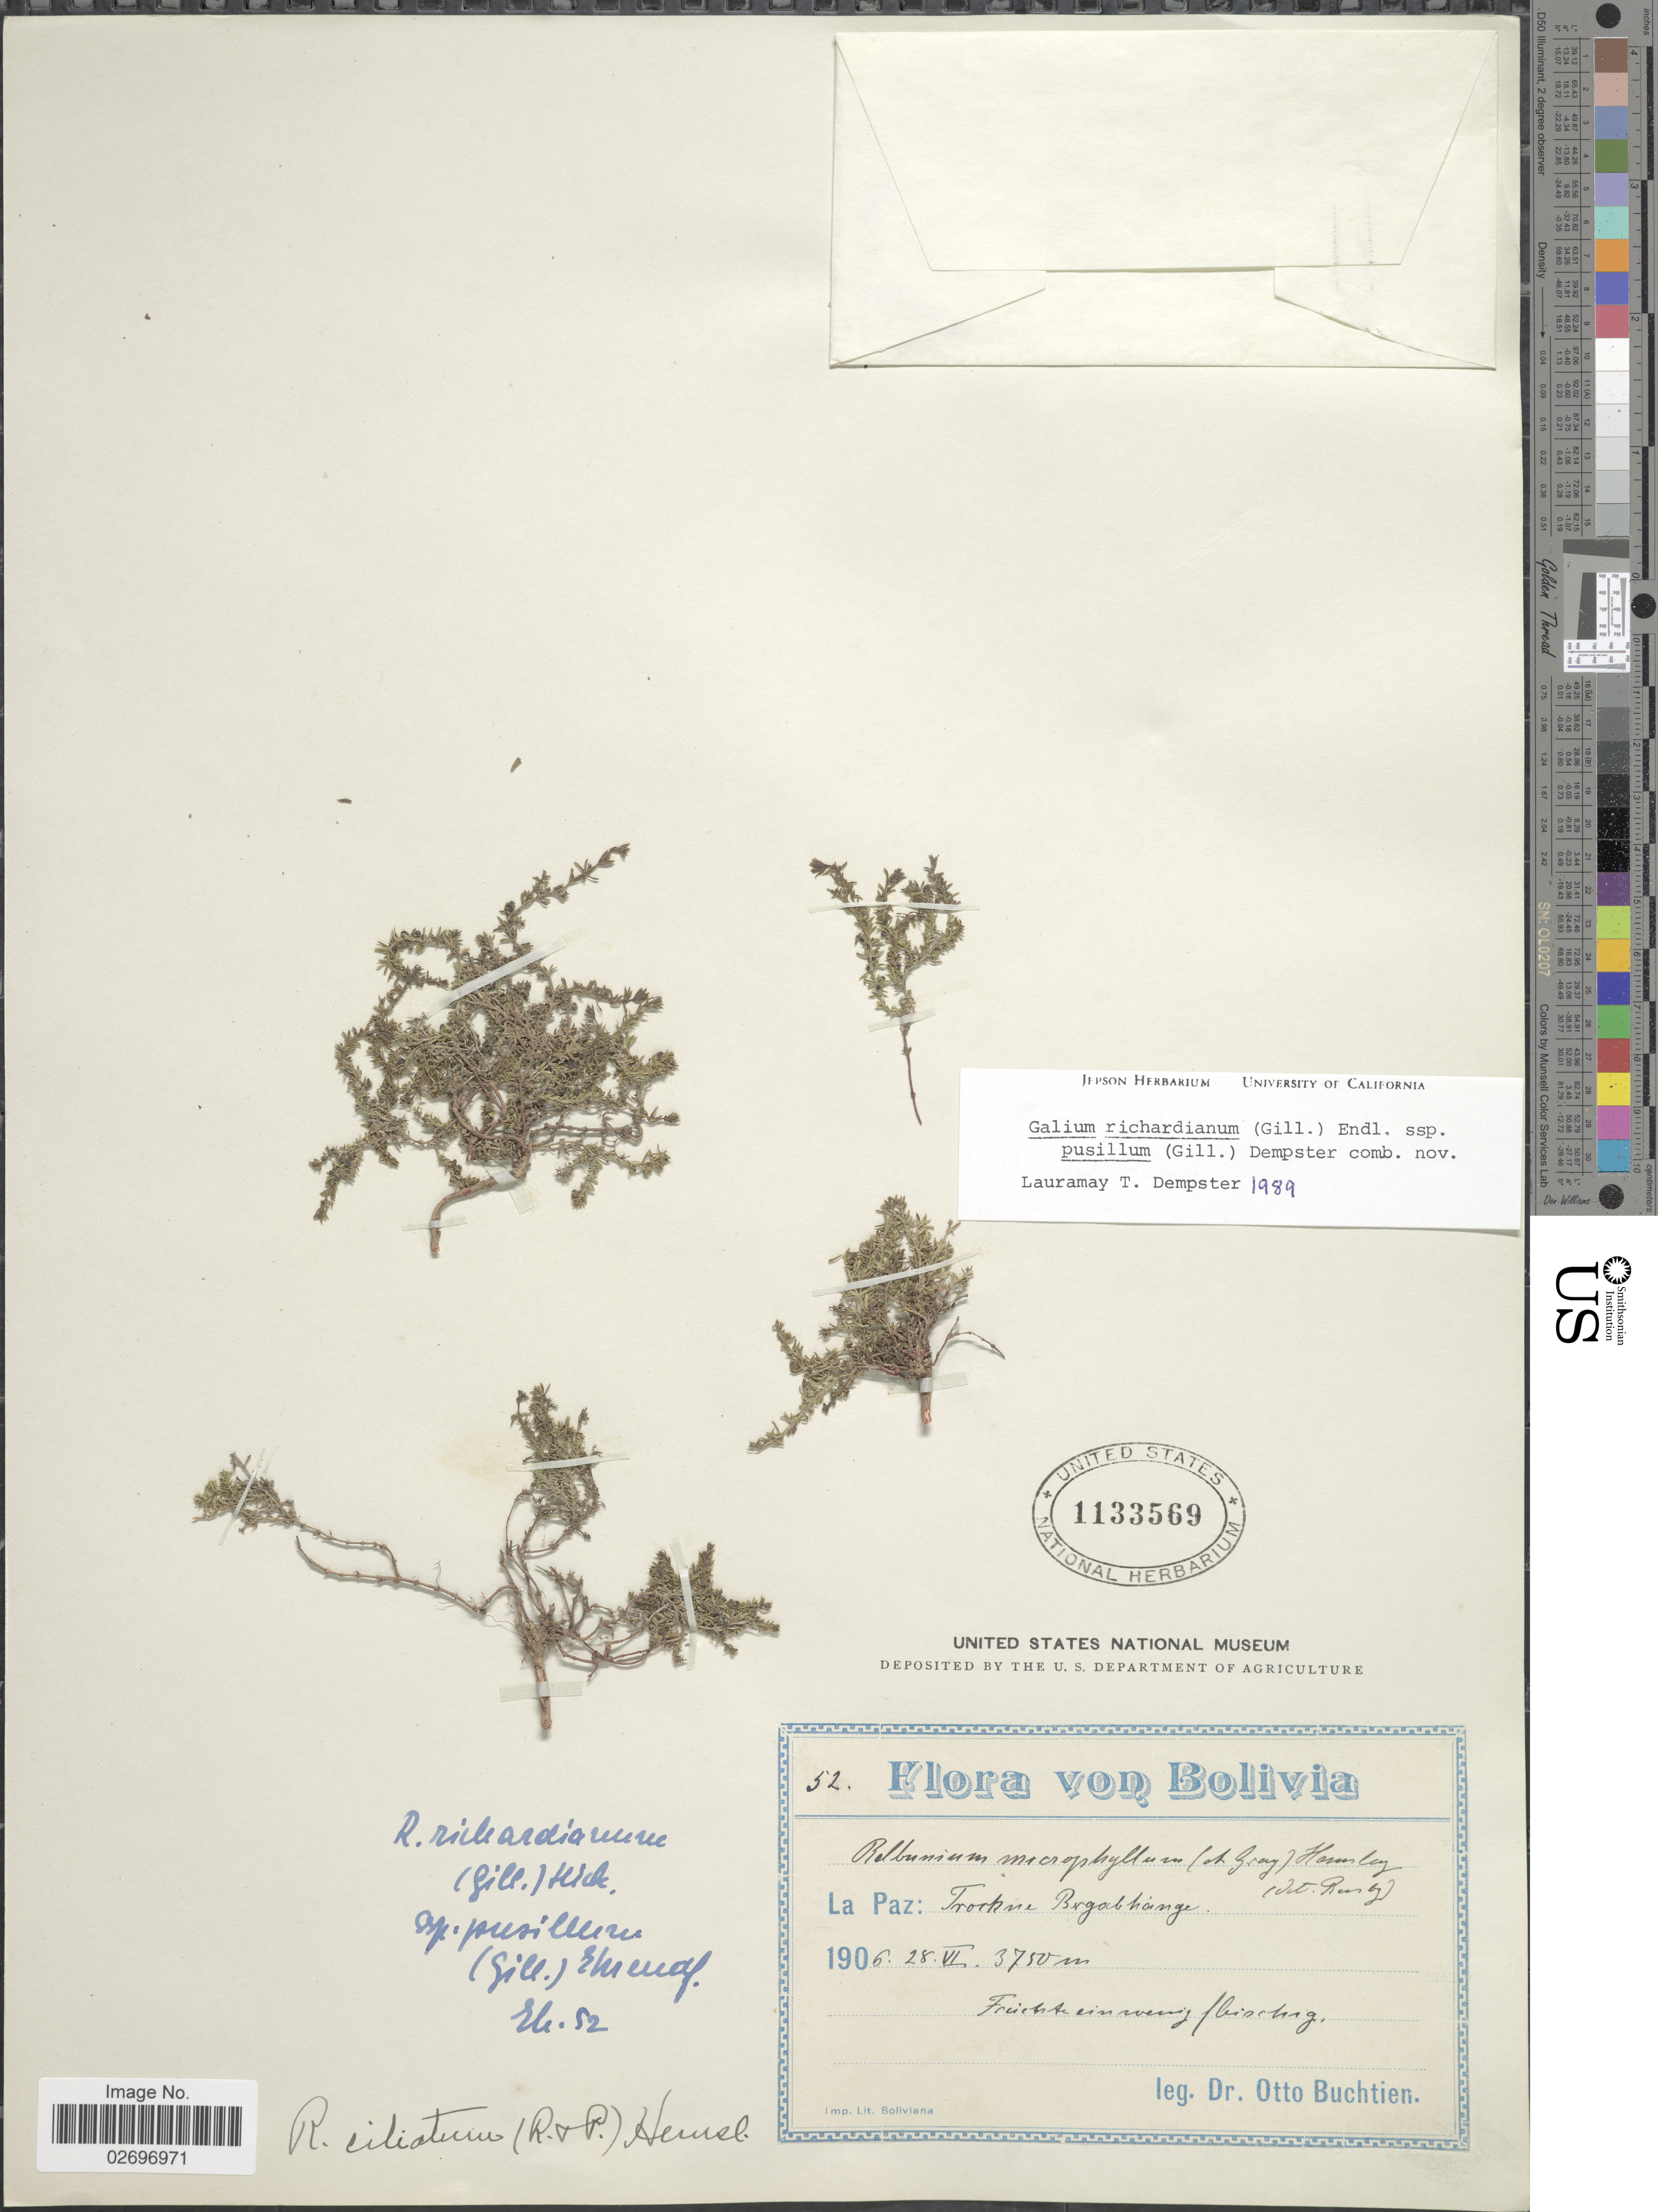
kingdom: Plantae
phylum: Tracheophyta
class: Magnoliopsida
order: Gentianales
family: Rubiaceae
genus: Galium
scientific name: Galium richardianum subsp. pusillum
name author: (Gillies ex Hook. & Arn.) Dempster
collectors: O. Buchtien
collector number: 52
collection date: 1906-06-28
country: Bolivia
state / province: La Paz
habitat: Trockne Bergabhänge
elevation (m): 3750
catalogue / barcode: US 1133569